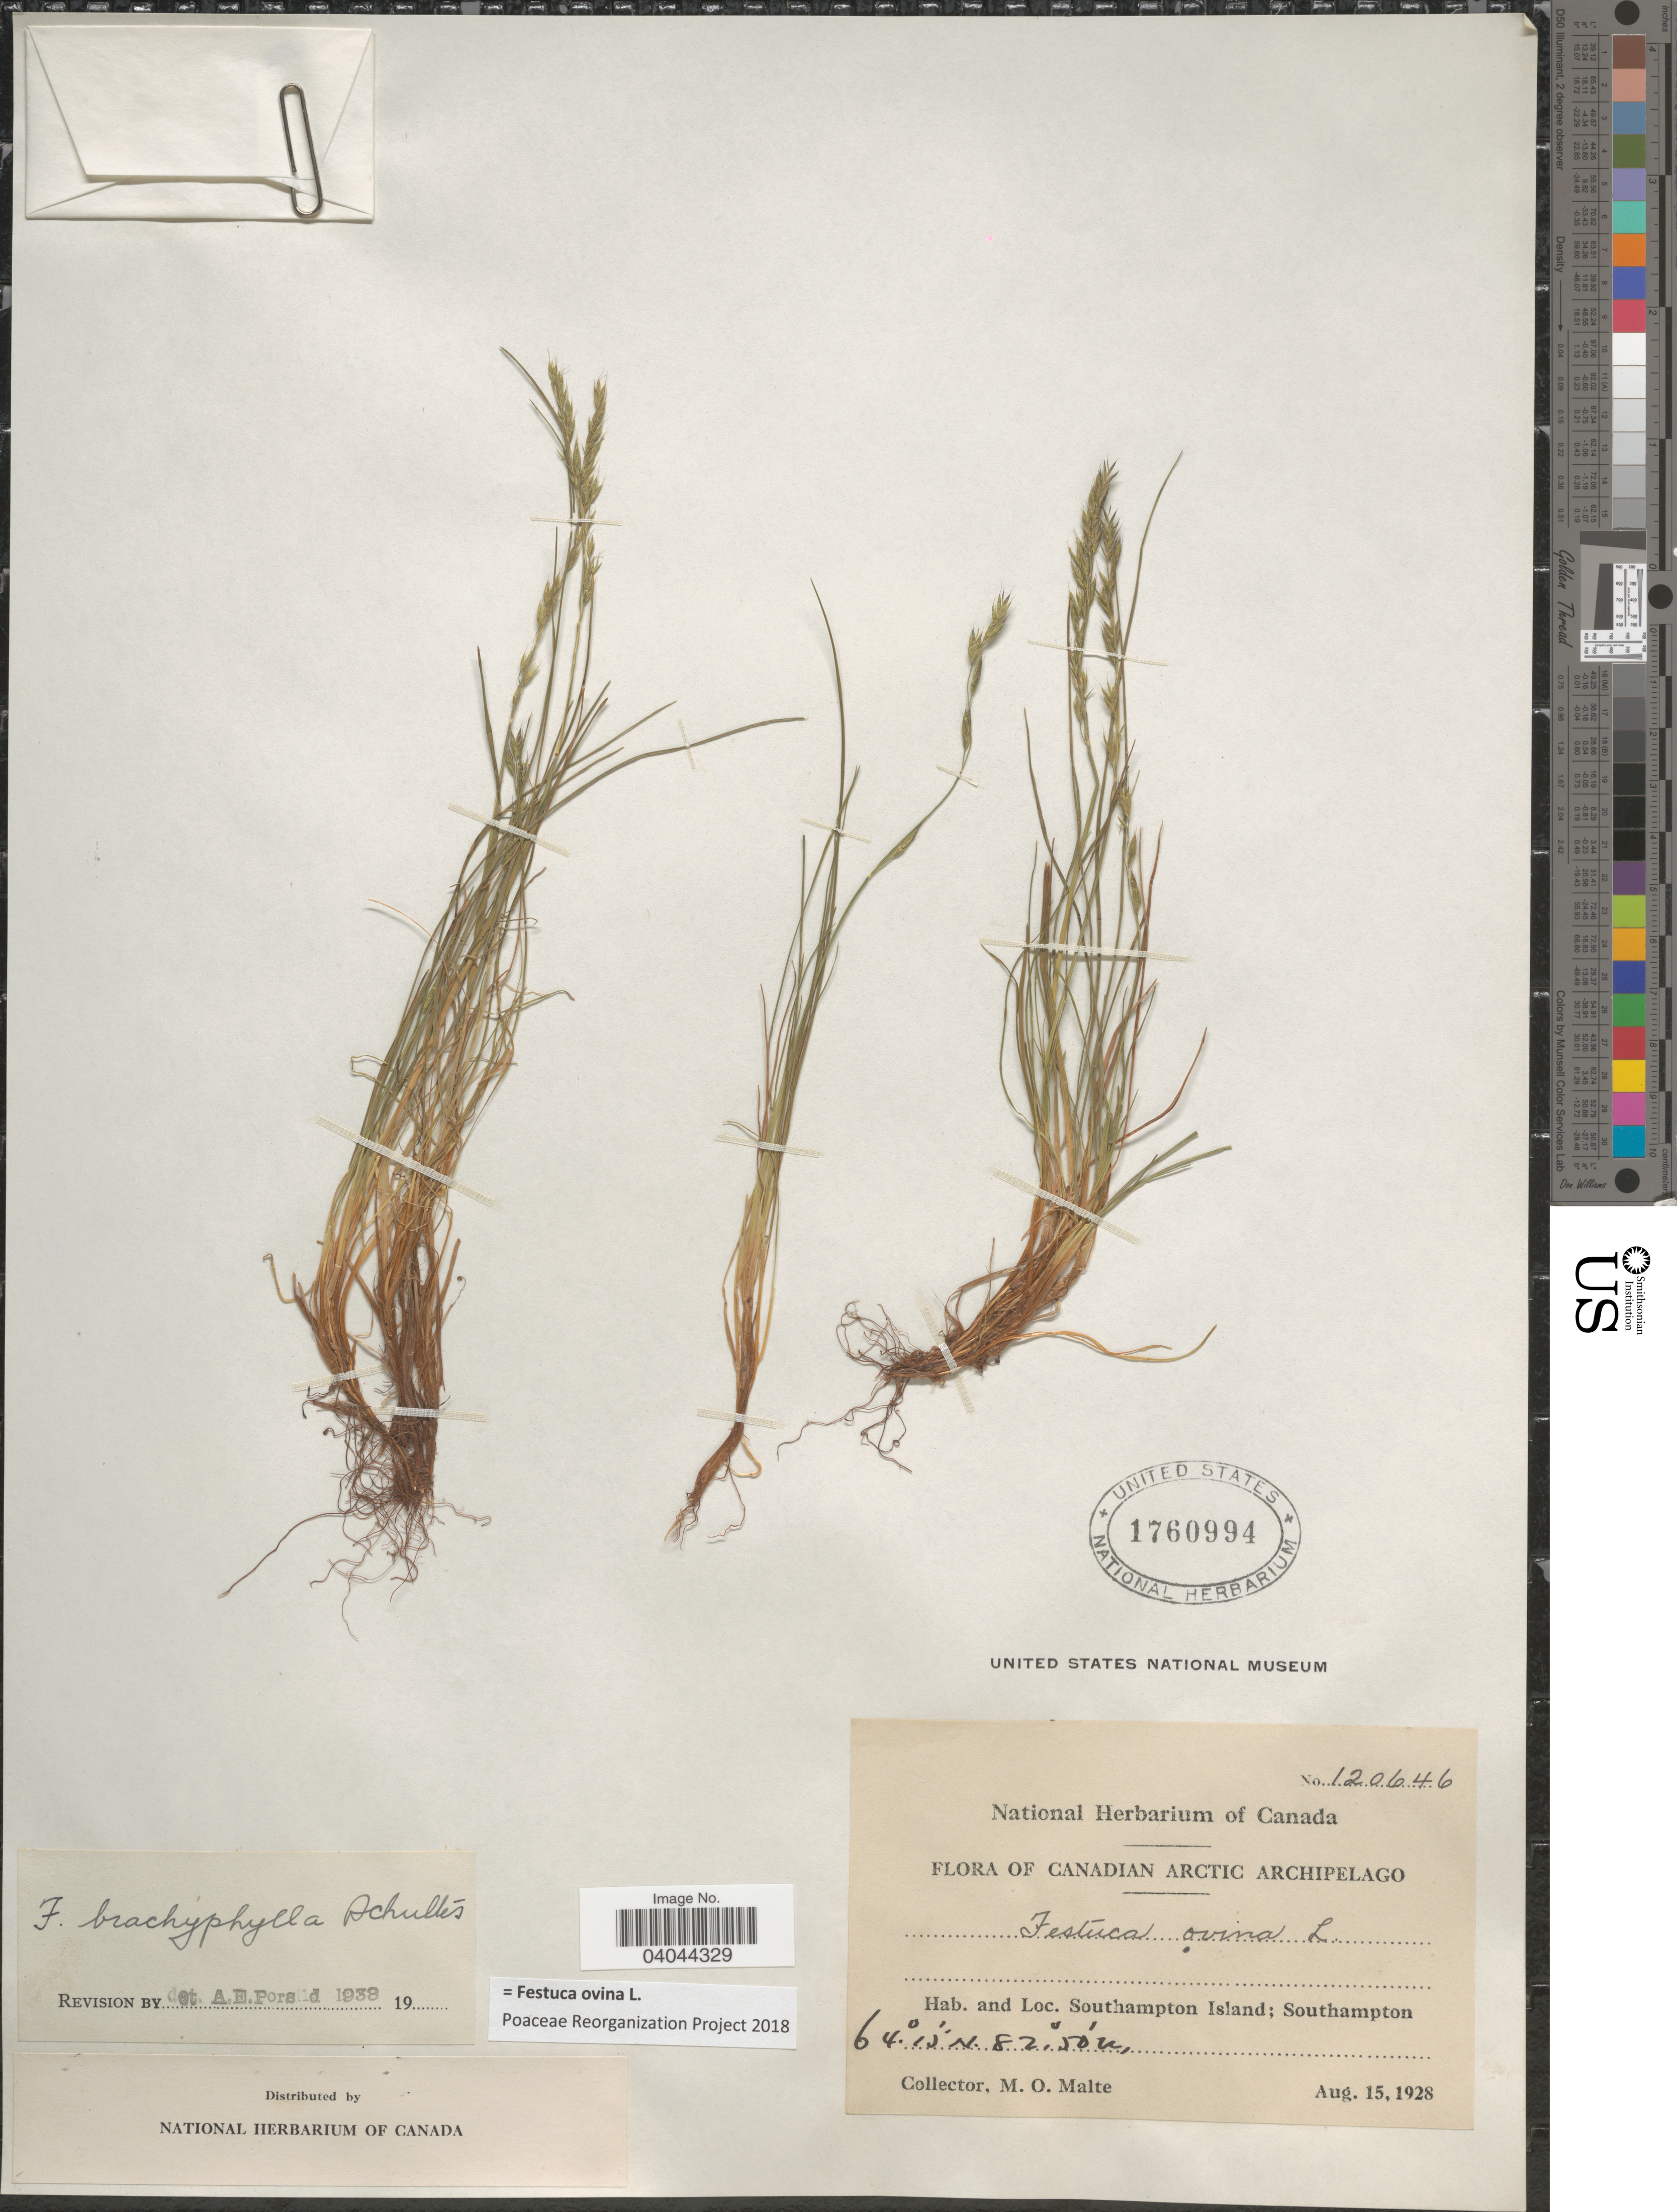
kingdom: Plantae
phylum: Tracheophyta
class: Liliopsida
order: Poales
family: Poaceae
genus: Festuca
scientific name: Festuca ovina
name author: L.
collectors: M. O. Malte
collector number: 120646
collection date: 1928-08-15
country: Canada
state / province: Nunavut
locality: Canadian Arctic Archipelago. Southampton Island; Southampton.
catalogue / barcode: US 1760994